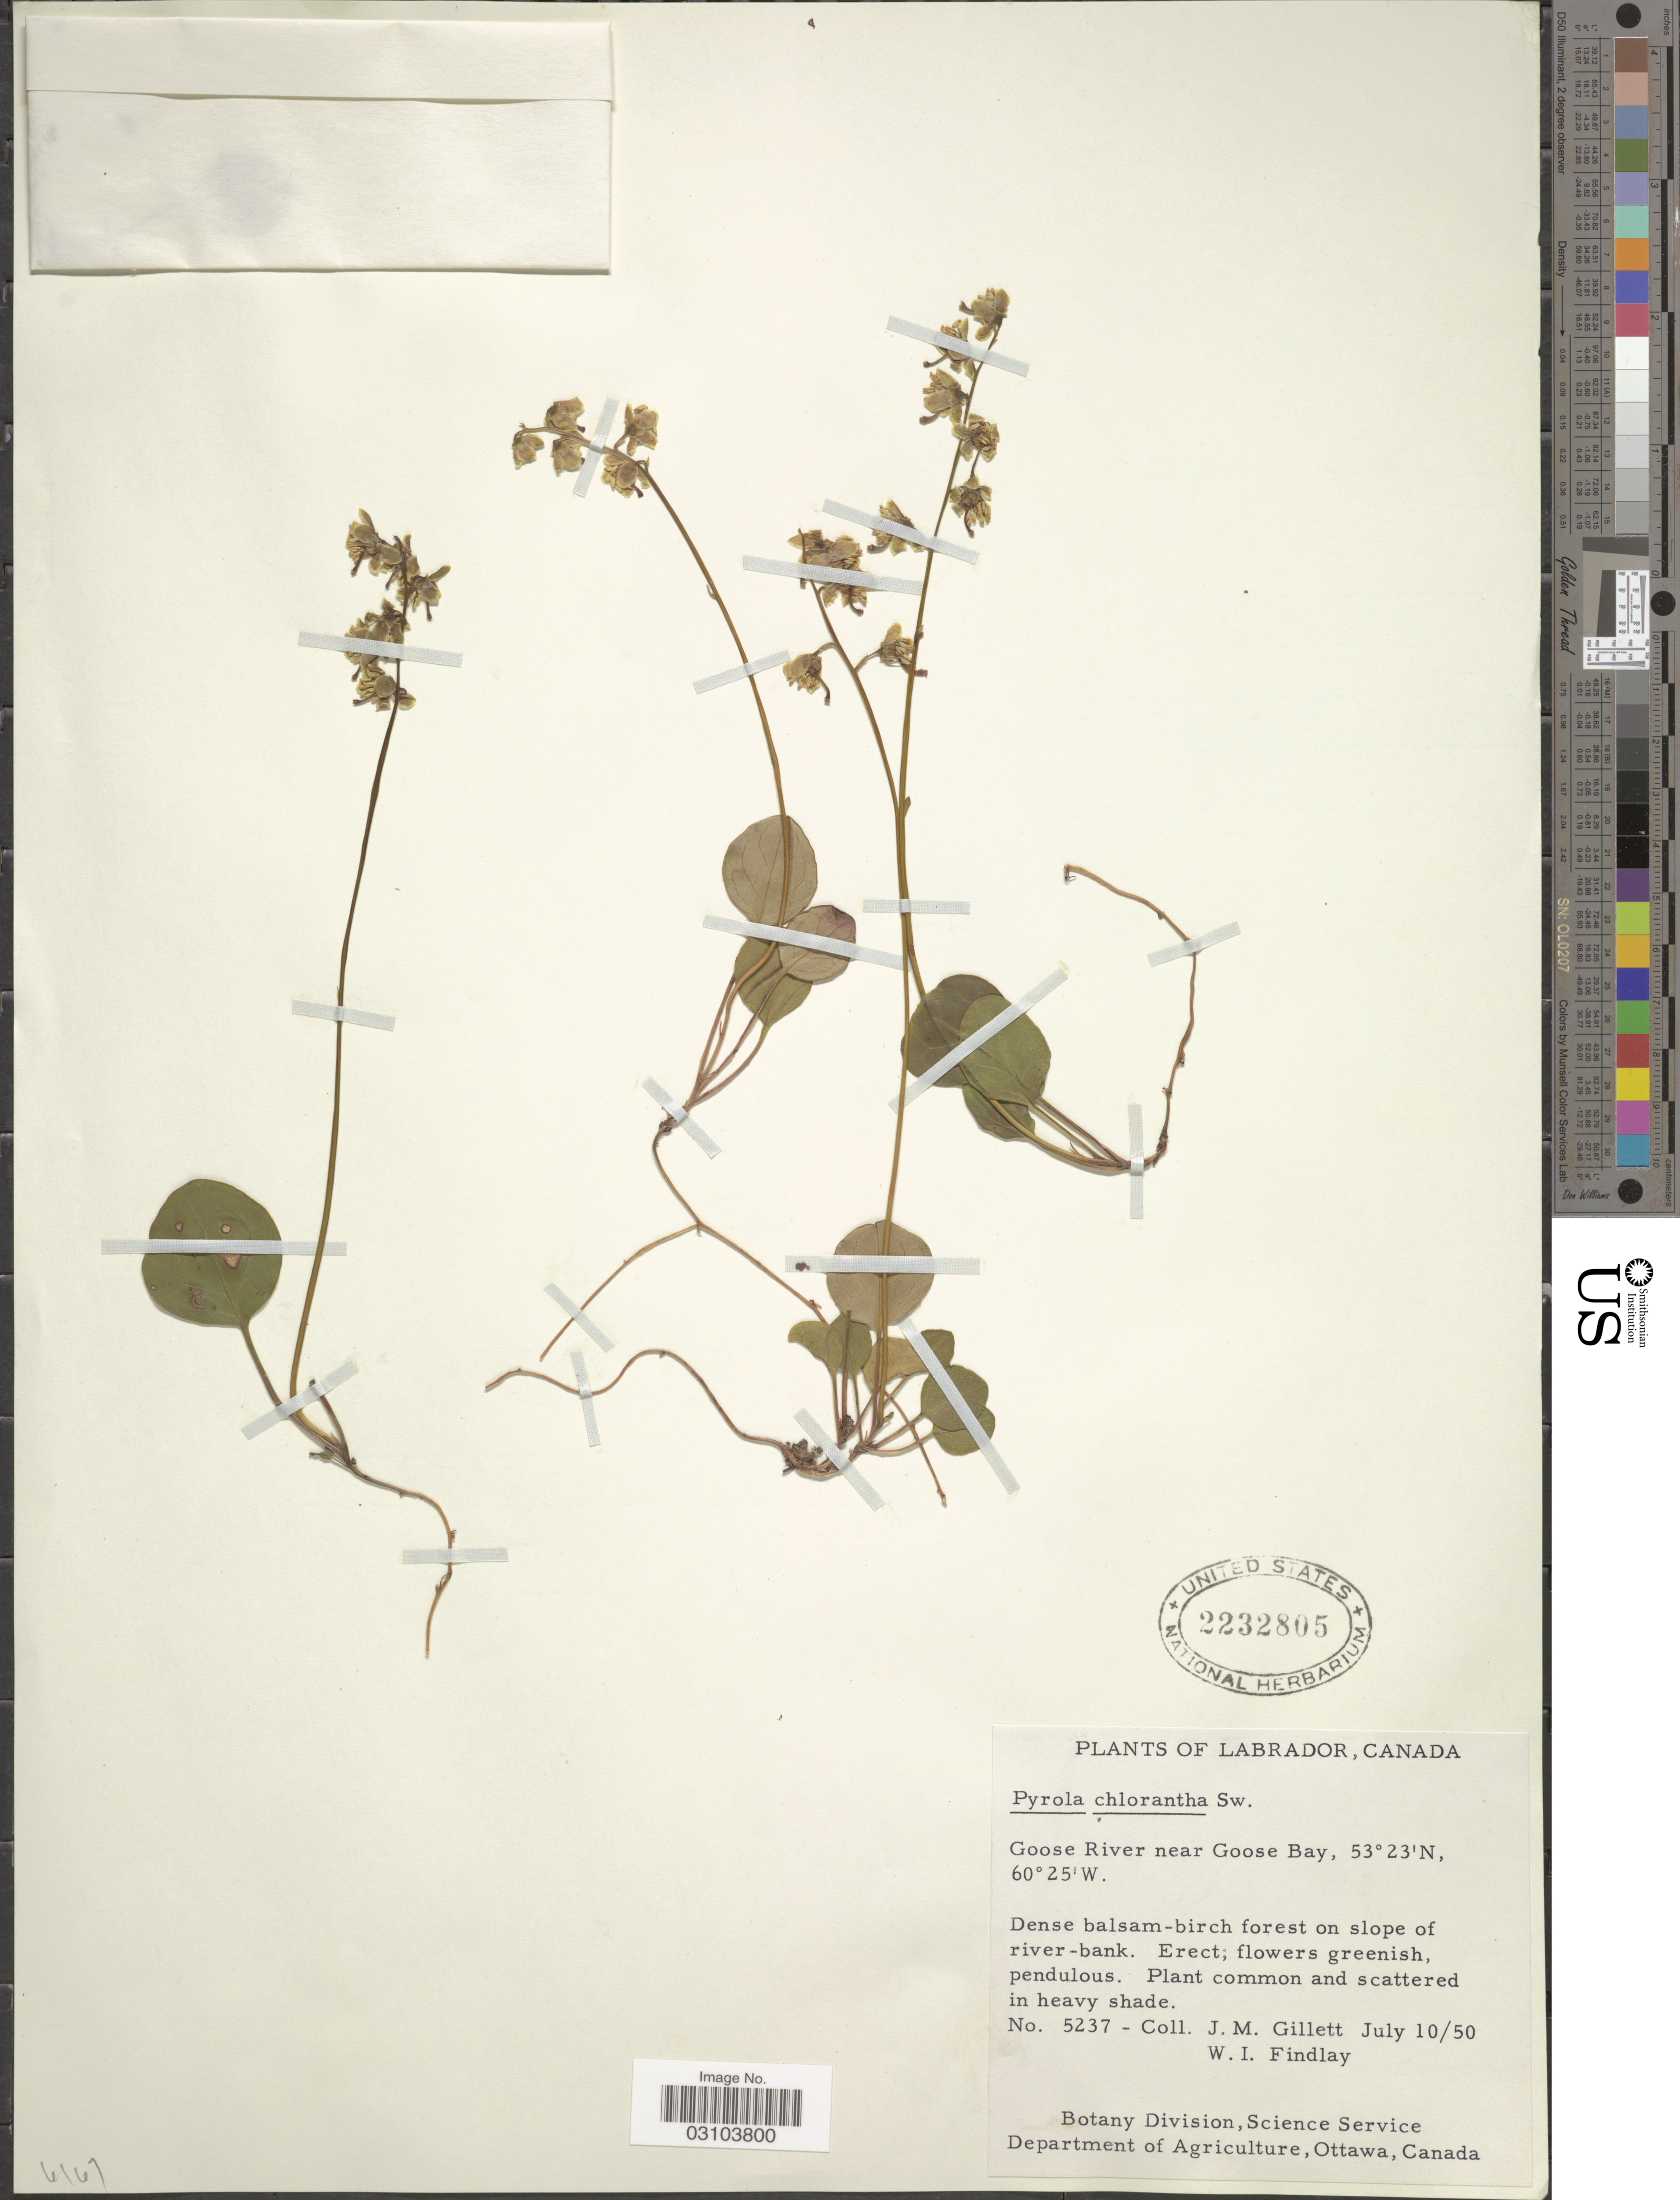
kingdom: Plantae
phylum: Tracheophyta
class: Magnoliopsida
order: Ericales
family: Ericaceae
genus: Pyrola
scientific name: Pyrola chlorantha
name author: Schweigg.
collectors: J. M. Gillett & W. Findlay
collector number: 5237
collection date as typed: Transcribed d/m/y: 10/7/50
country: Canada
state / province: Newfoundland and Labrador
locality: Labrador. Goose River near Goose Bay.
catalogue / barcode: US 2232805